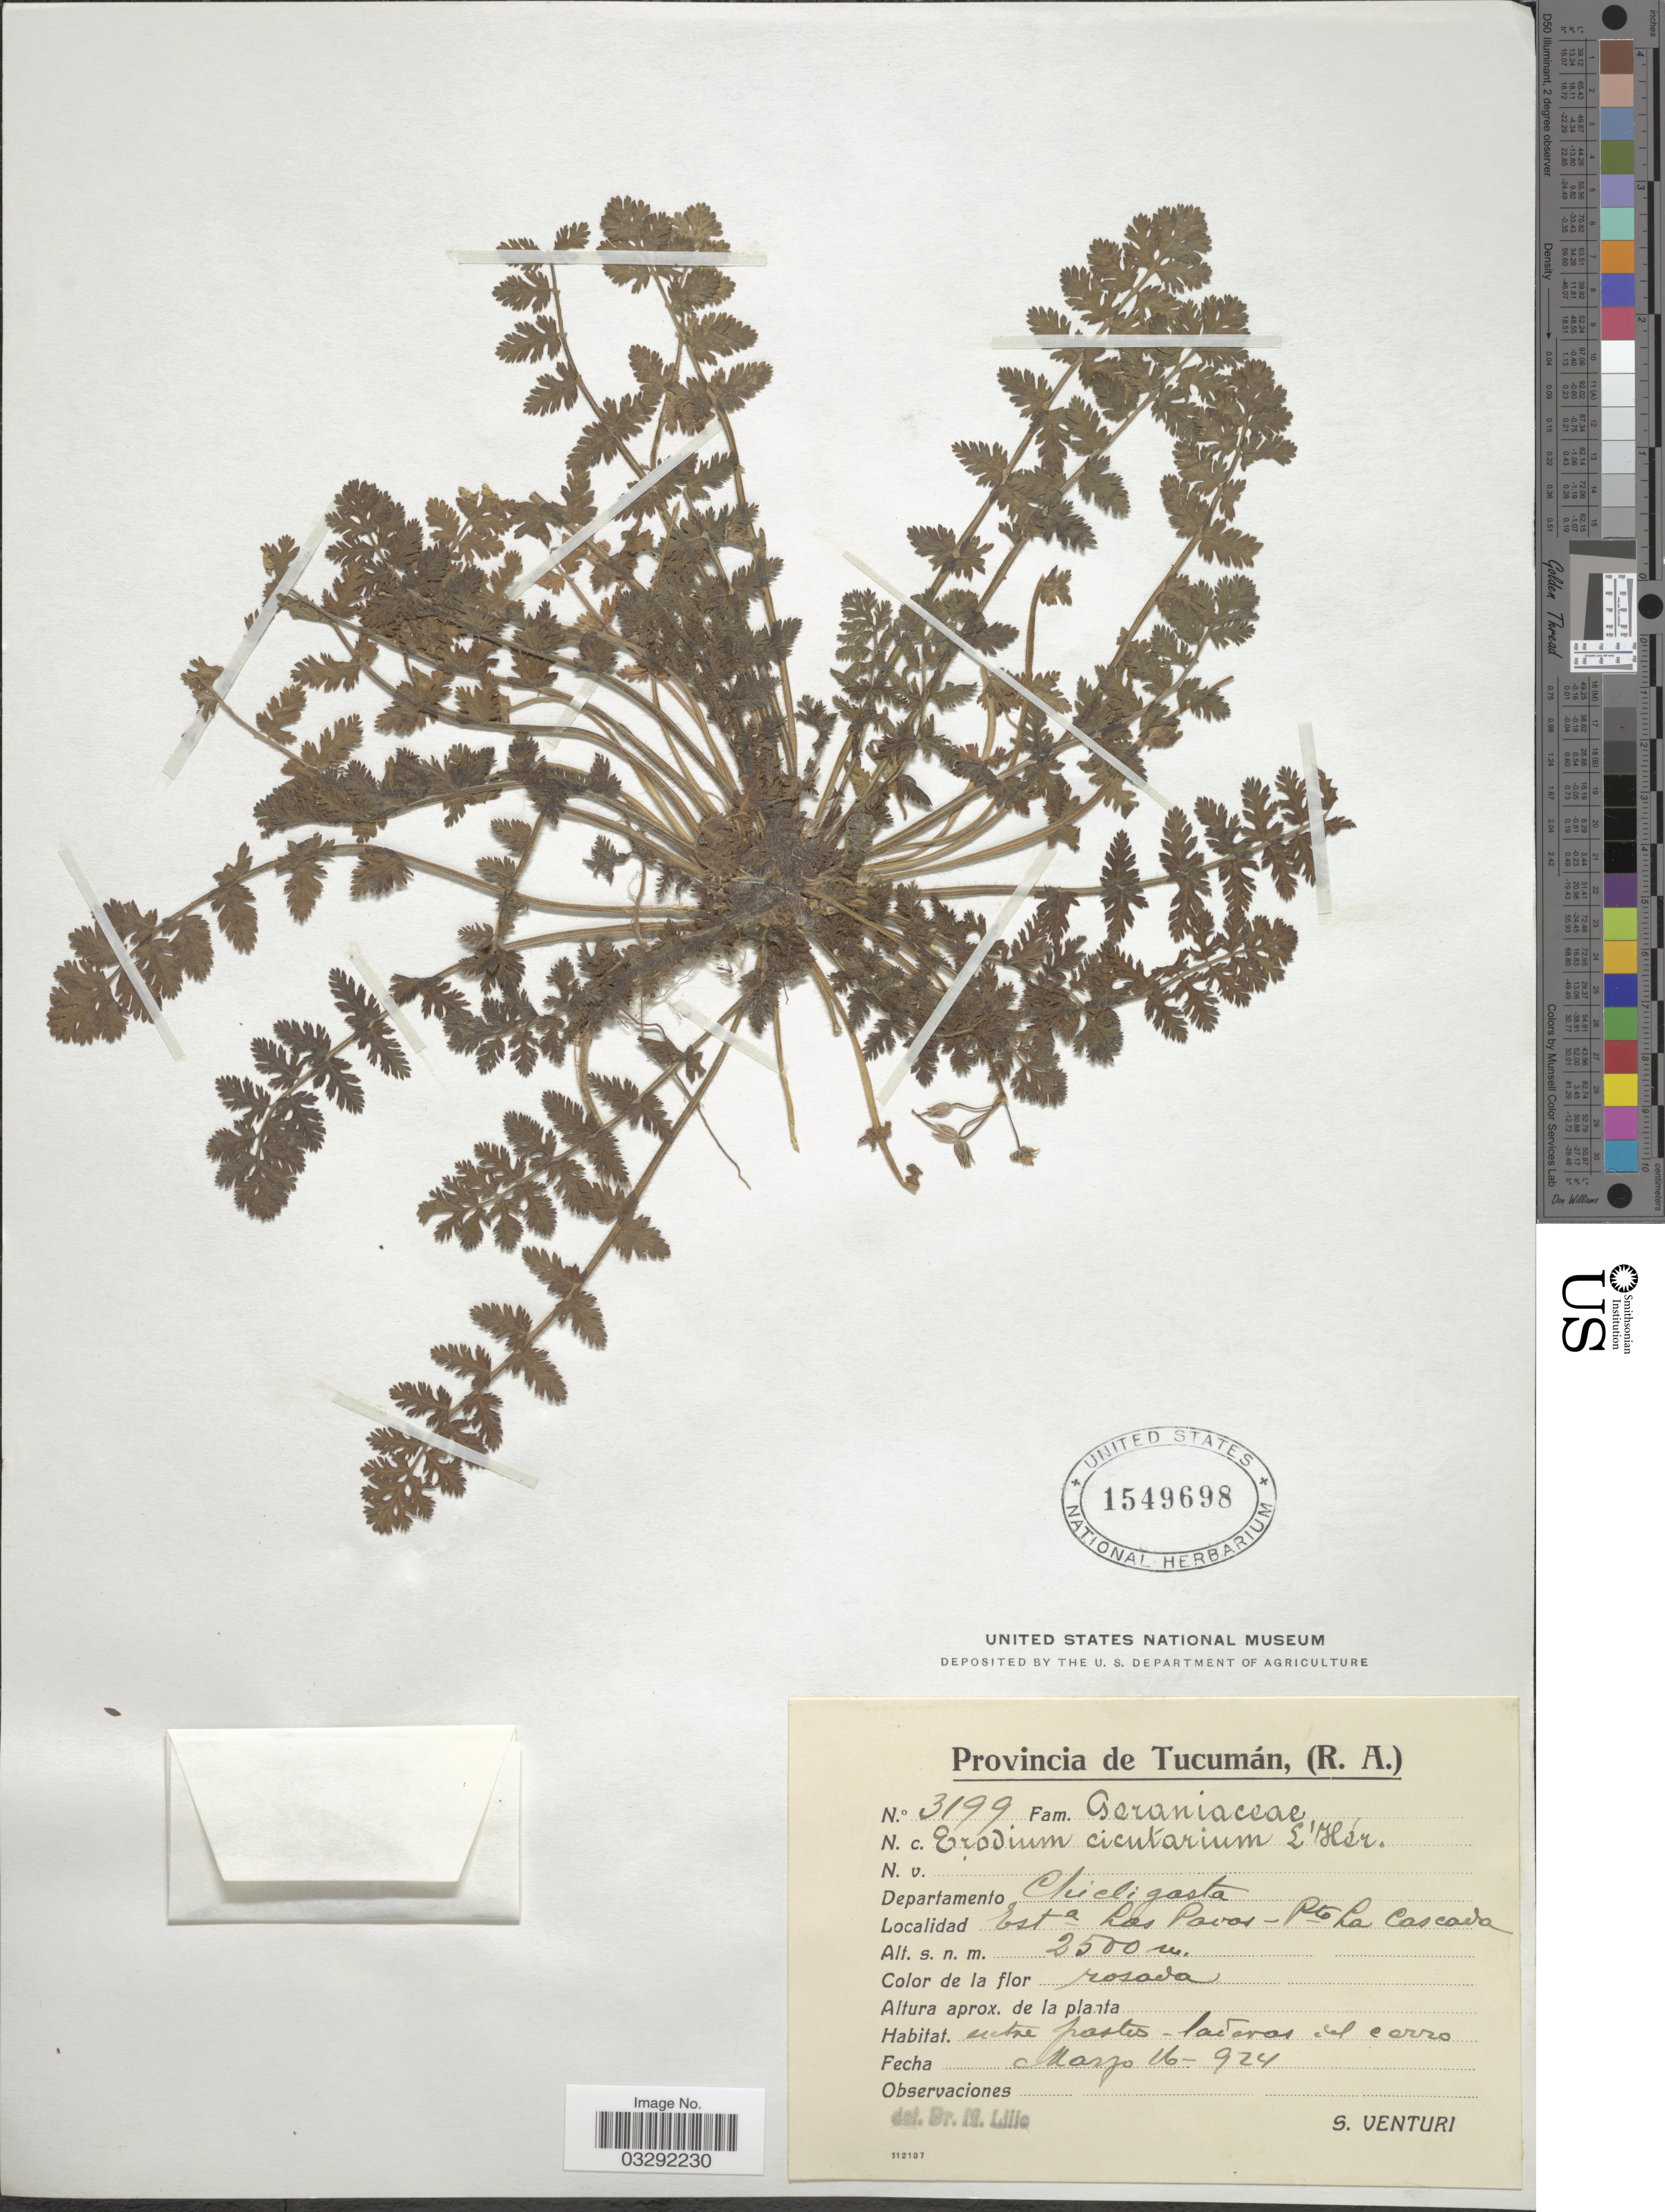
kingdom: Plantae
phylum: Tracheophyta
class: Magnoliopsida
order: Geraniales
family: Geraniaceae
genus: Erodium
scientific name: Erodium cicutarium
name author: (L.) L'Hér.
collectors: S. Venturi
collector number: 3199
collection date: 1924-03-16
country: Argentina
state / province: Tucuman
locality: Departamento Chicligasta. Esta Los Pavos - Pto La Cascada.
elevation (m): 2500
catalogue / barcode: US 1549698